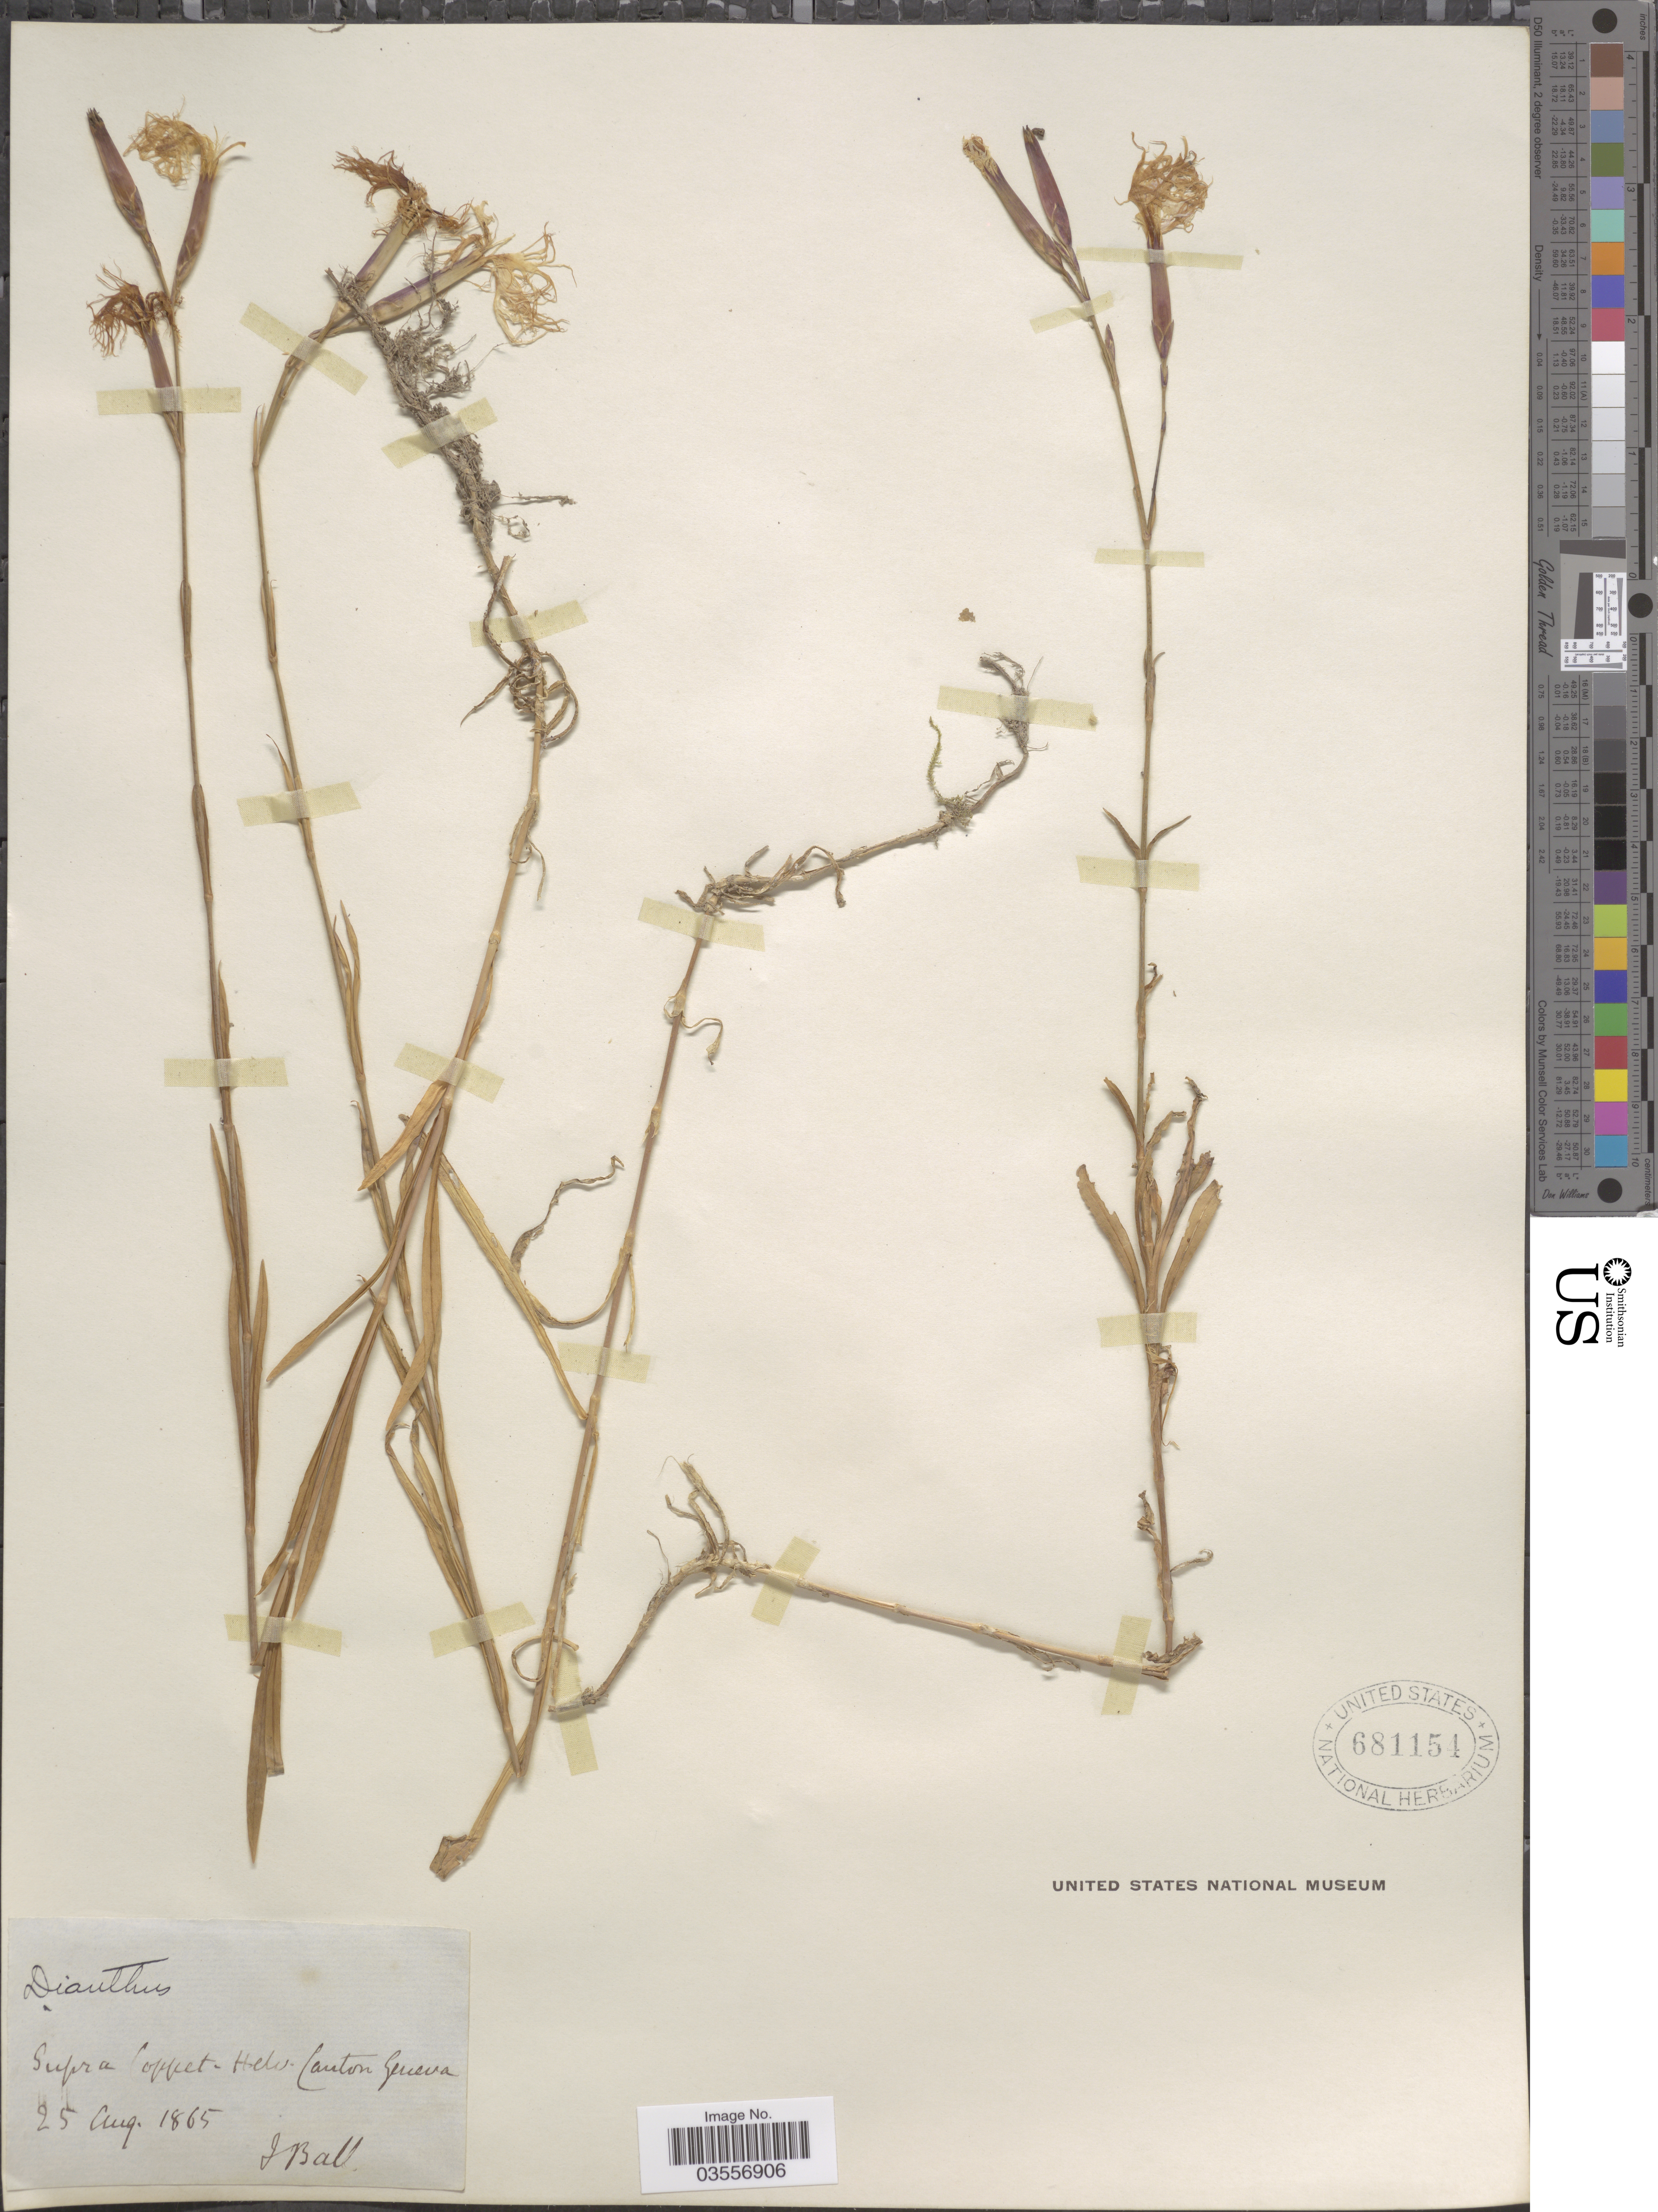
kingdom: Plantae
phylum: Tracheophyta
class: Magnoliopsida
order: Caryophyllales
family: Caryophyllaceae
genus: Dianthus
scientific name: Dianthus sp.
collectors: J. Ball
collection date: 1865-08-25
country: Switzerland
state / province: Genève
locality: Supra Coppet. Helv. Canton Geneva.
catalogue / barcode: US 681154